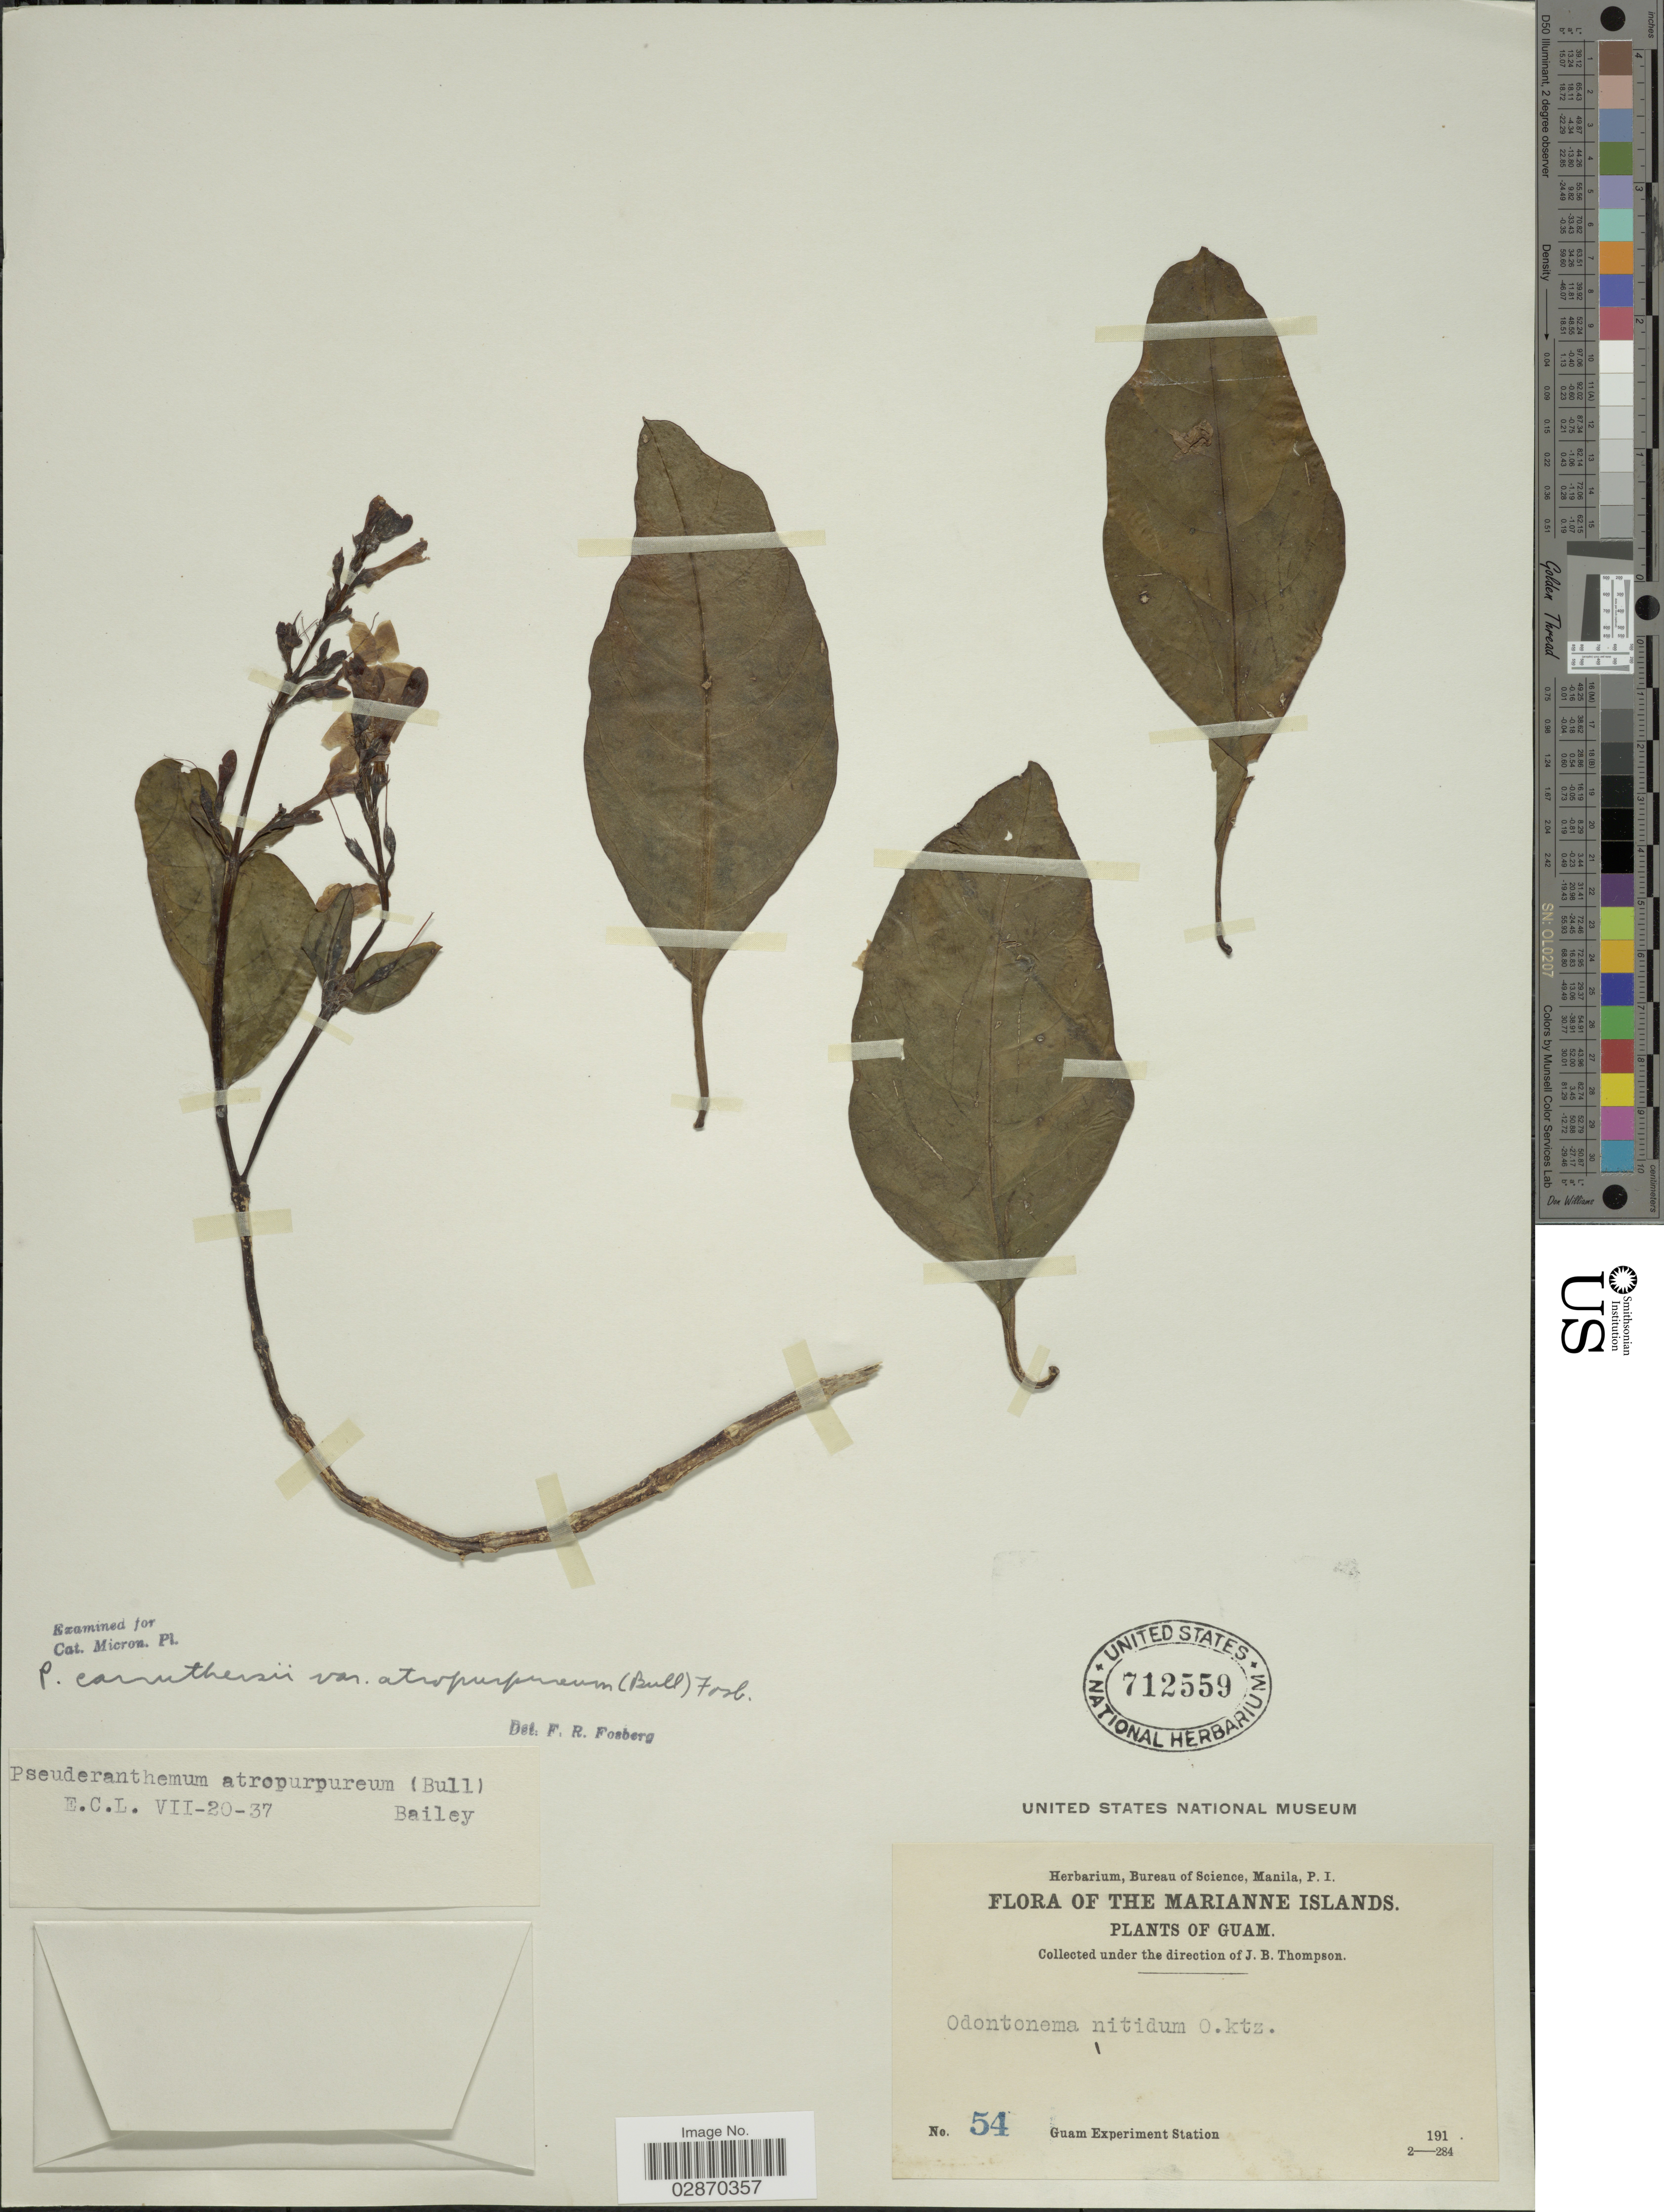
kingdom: Plantae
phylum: Tracheophyta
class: Magnoliopsida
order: Lamiales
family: Acanthaceae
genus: Pseuderanthemum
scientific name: Pseuderanthemum carruthersii var. atropurpureum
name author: (W. Bull) Fosberg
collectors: Guam Exp. Sta.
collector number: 54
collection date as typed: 191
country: Guam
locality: Marianne Islands.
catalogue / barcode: US 712559